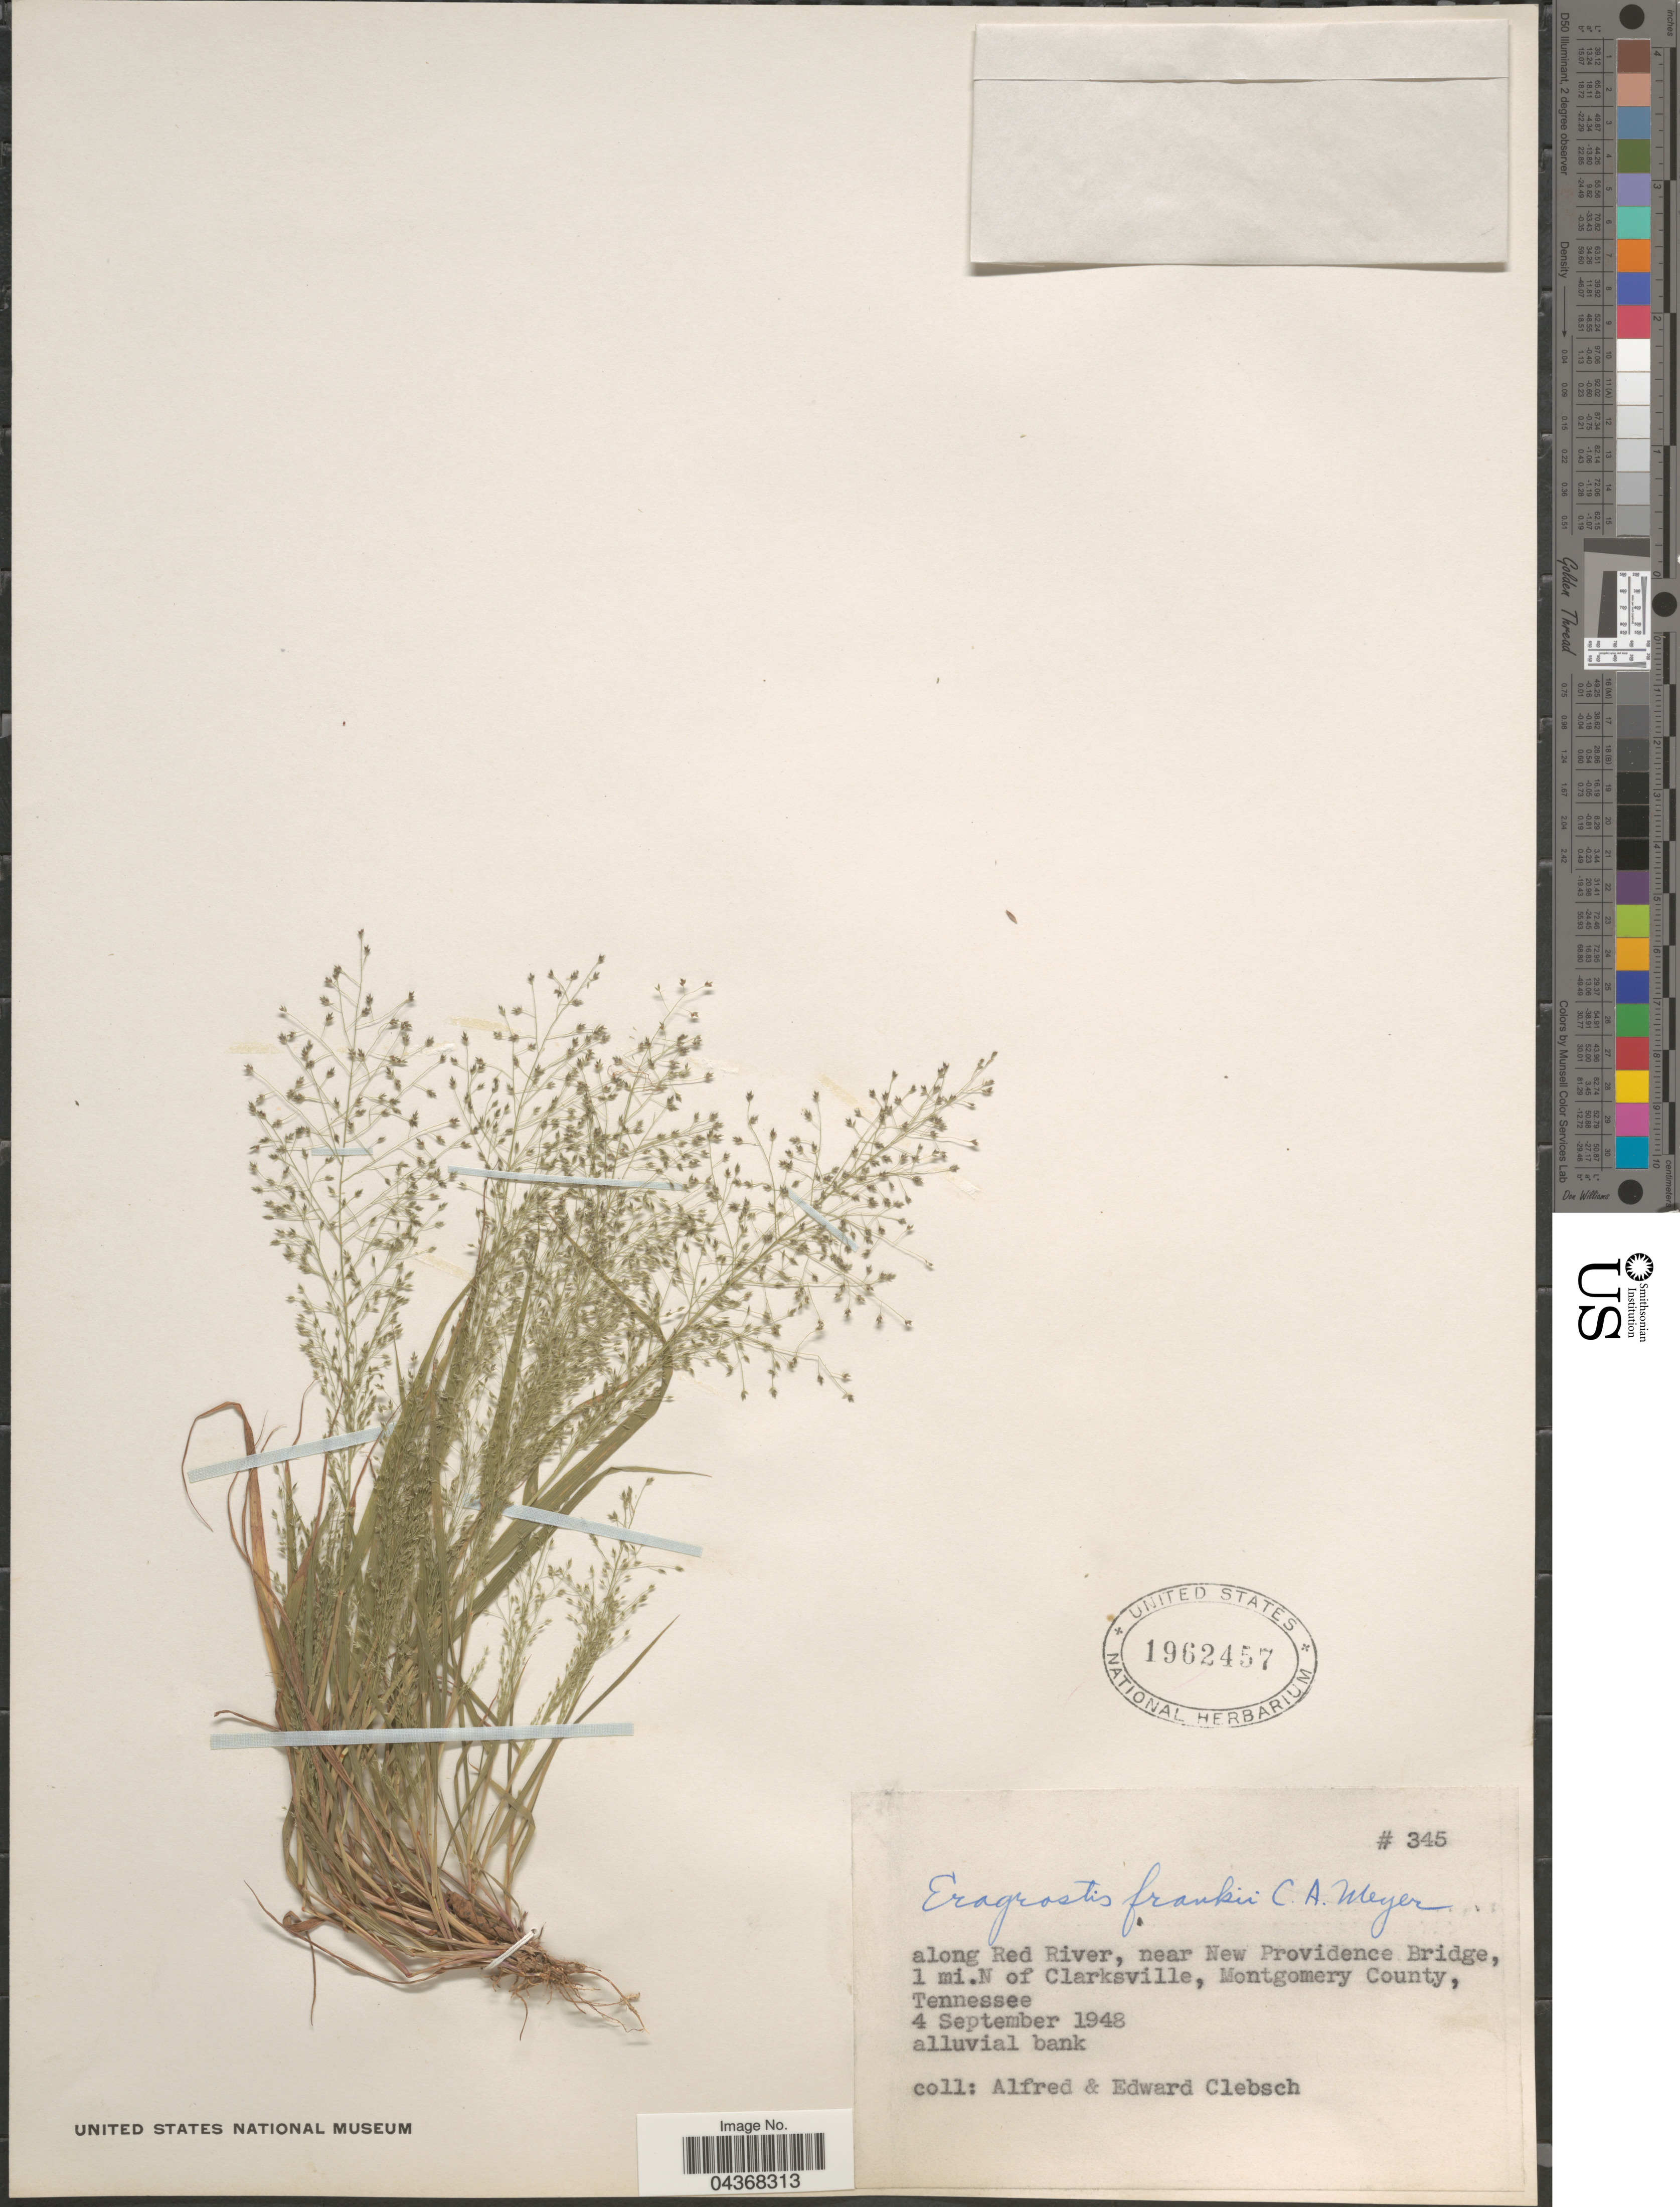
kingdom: Plantae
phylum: Tracheophyta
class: Liliopsida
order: Poales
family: Poaceae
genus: Eragrostis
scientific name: Eragrostis frankii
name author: C.A. Mey. ex Steud.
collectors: A. Clebsch & E. Clebsch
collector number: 345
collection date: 1948-09-04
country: United States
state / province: Tennessee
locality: Along Red River, near New Providence Bridge, 1 mi. N of Clarksville, Montgomery County.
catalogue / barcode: US 1962457